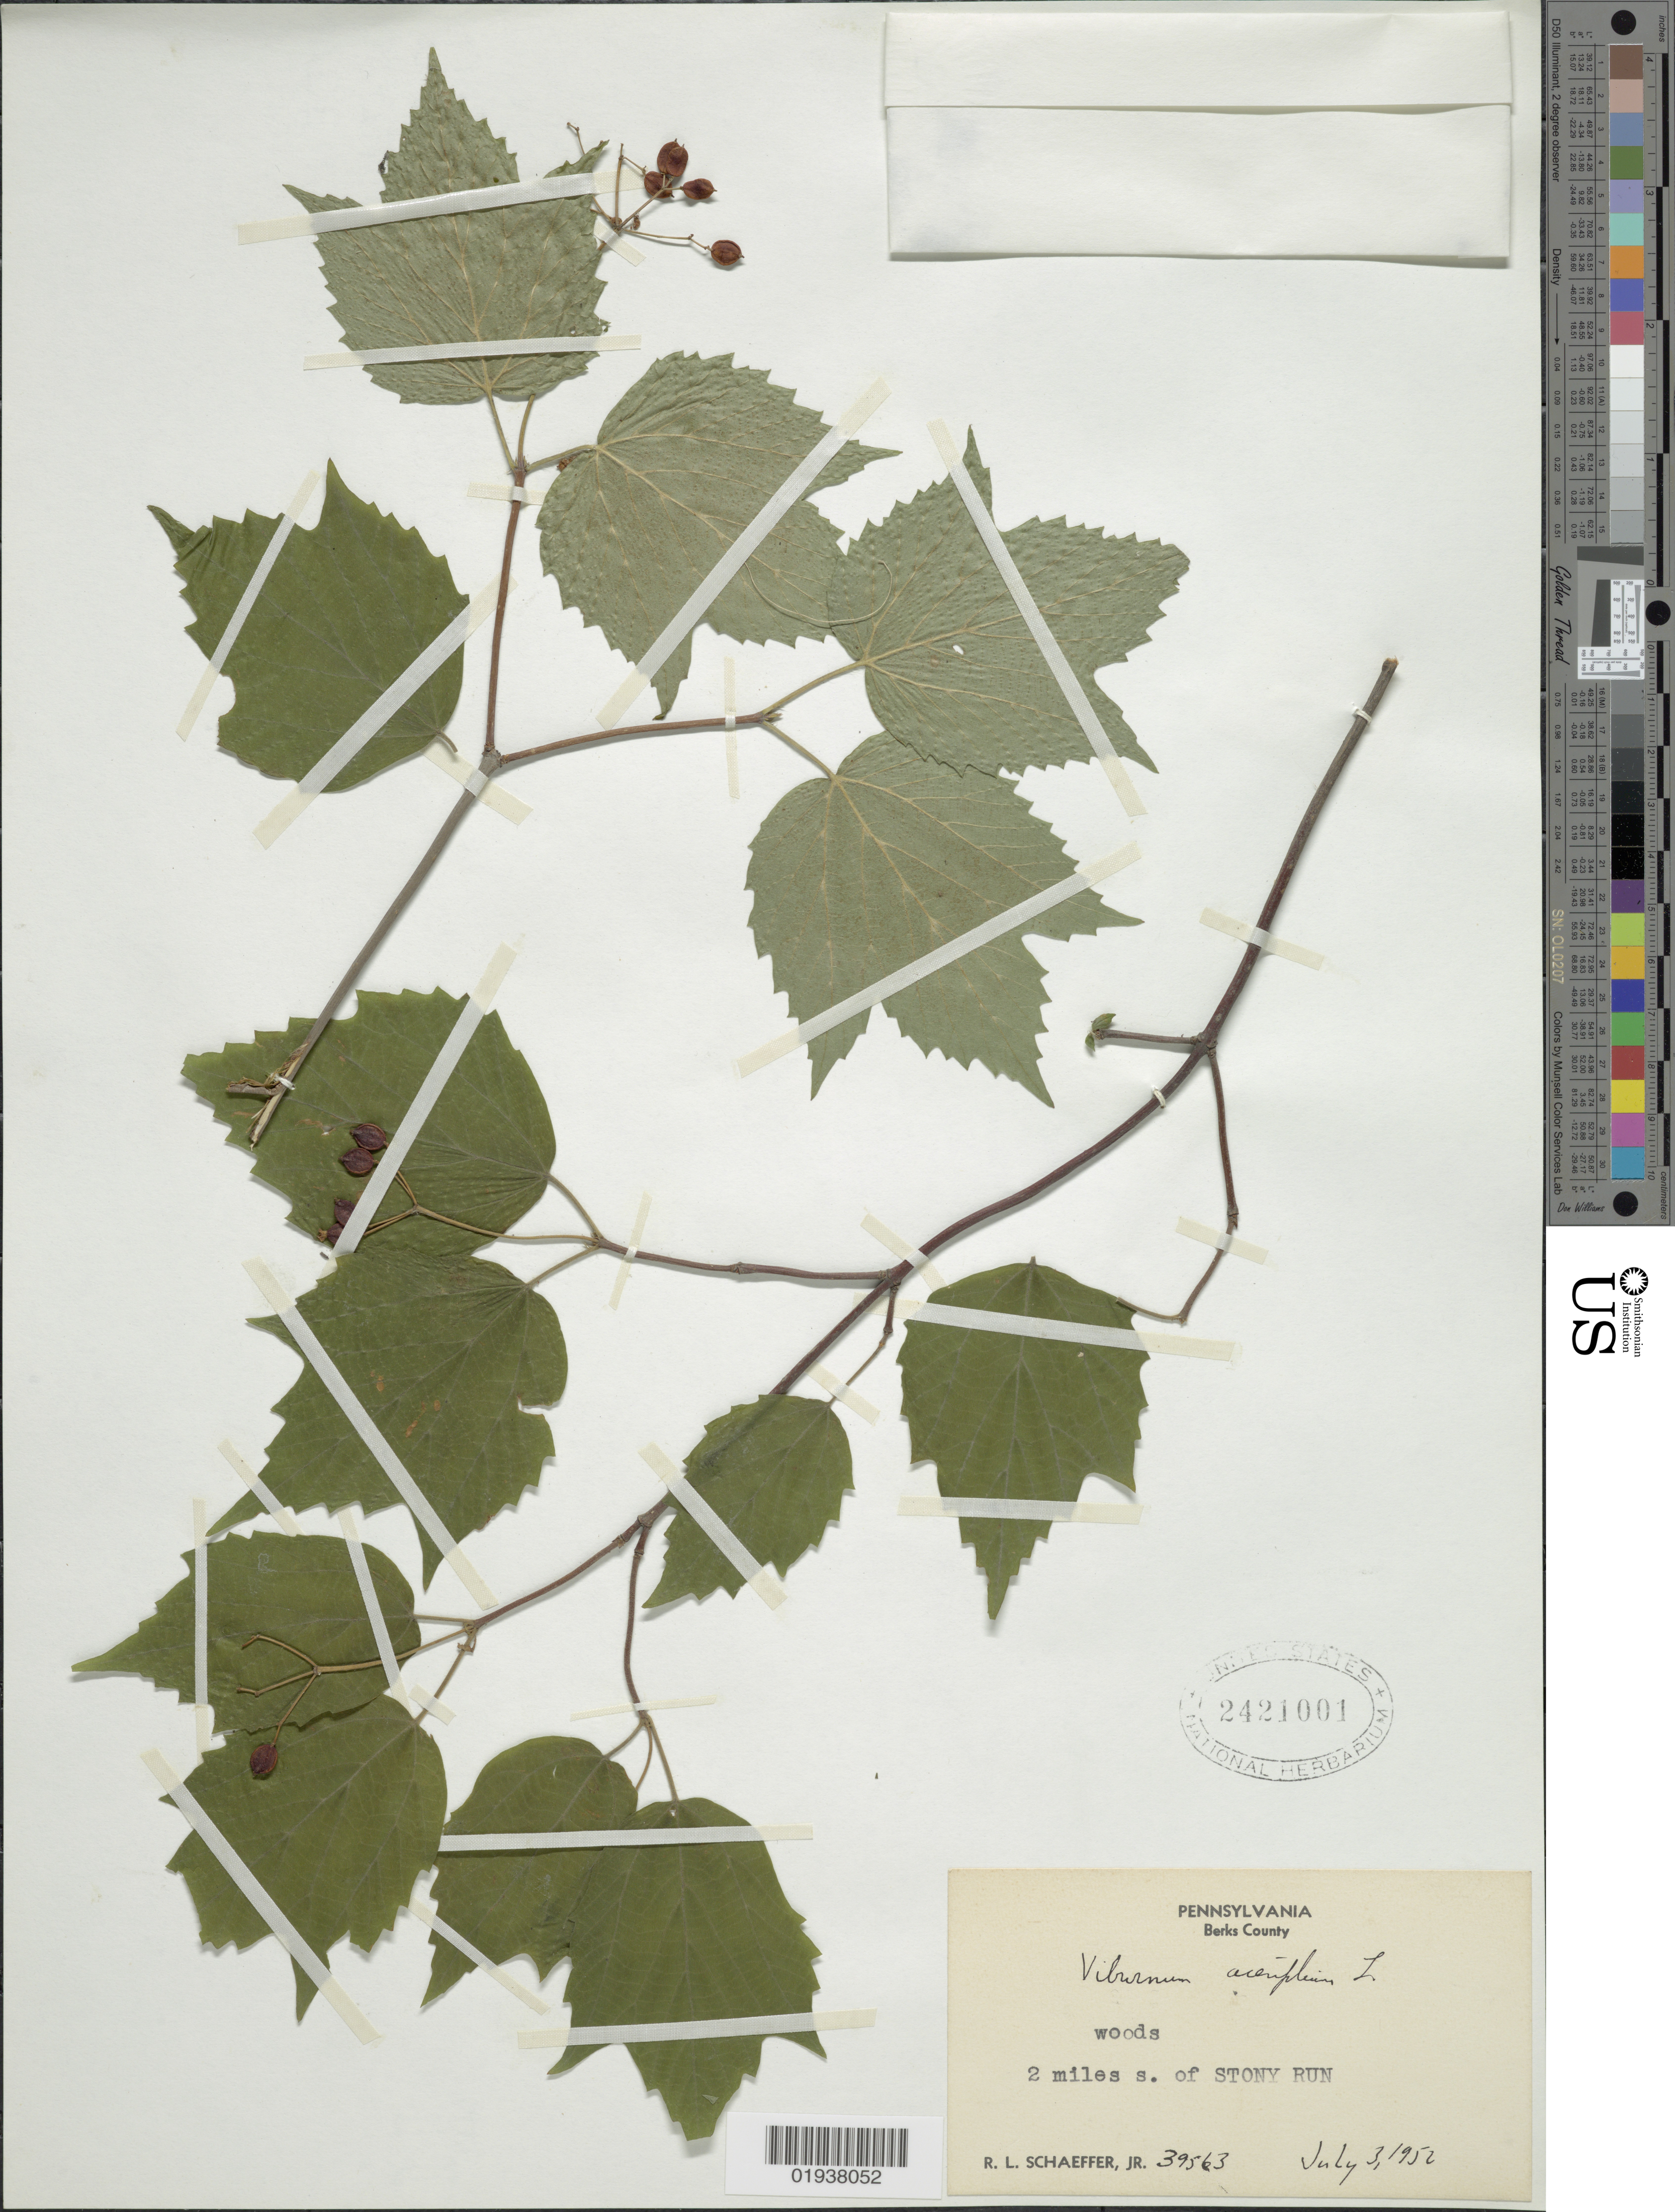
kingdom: Plantae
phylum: Tracheophyta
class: Magnoliopsida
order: Dipsacales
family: Viburnaceae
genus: Viburnum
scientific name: Viburnum acerifolium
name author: L.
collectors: R. L. Schaeffer Jr.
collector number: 39563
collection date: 1952-07-03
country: United States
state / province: Pennsylvania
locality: Berks County. 2 miles s. of Stony Run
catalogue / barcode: US 2421001